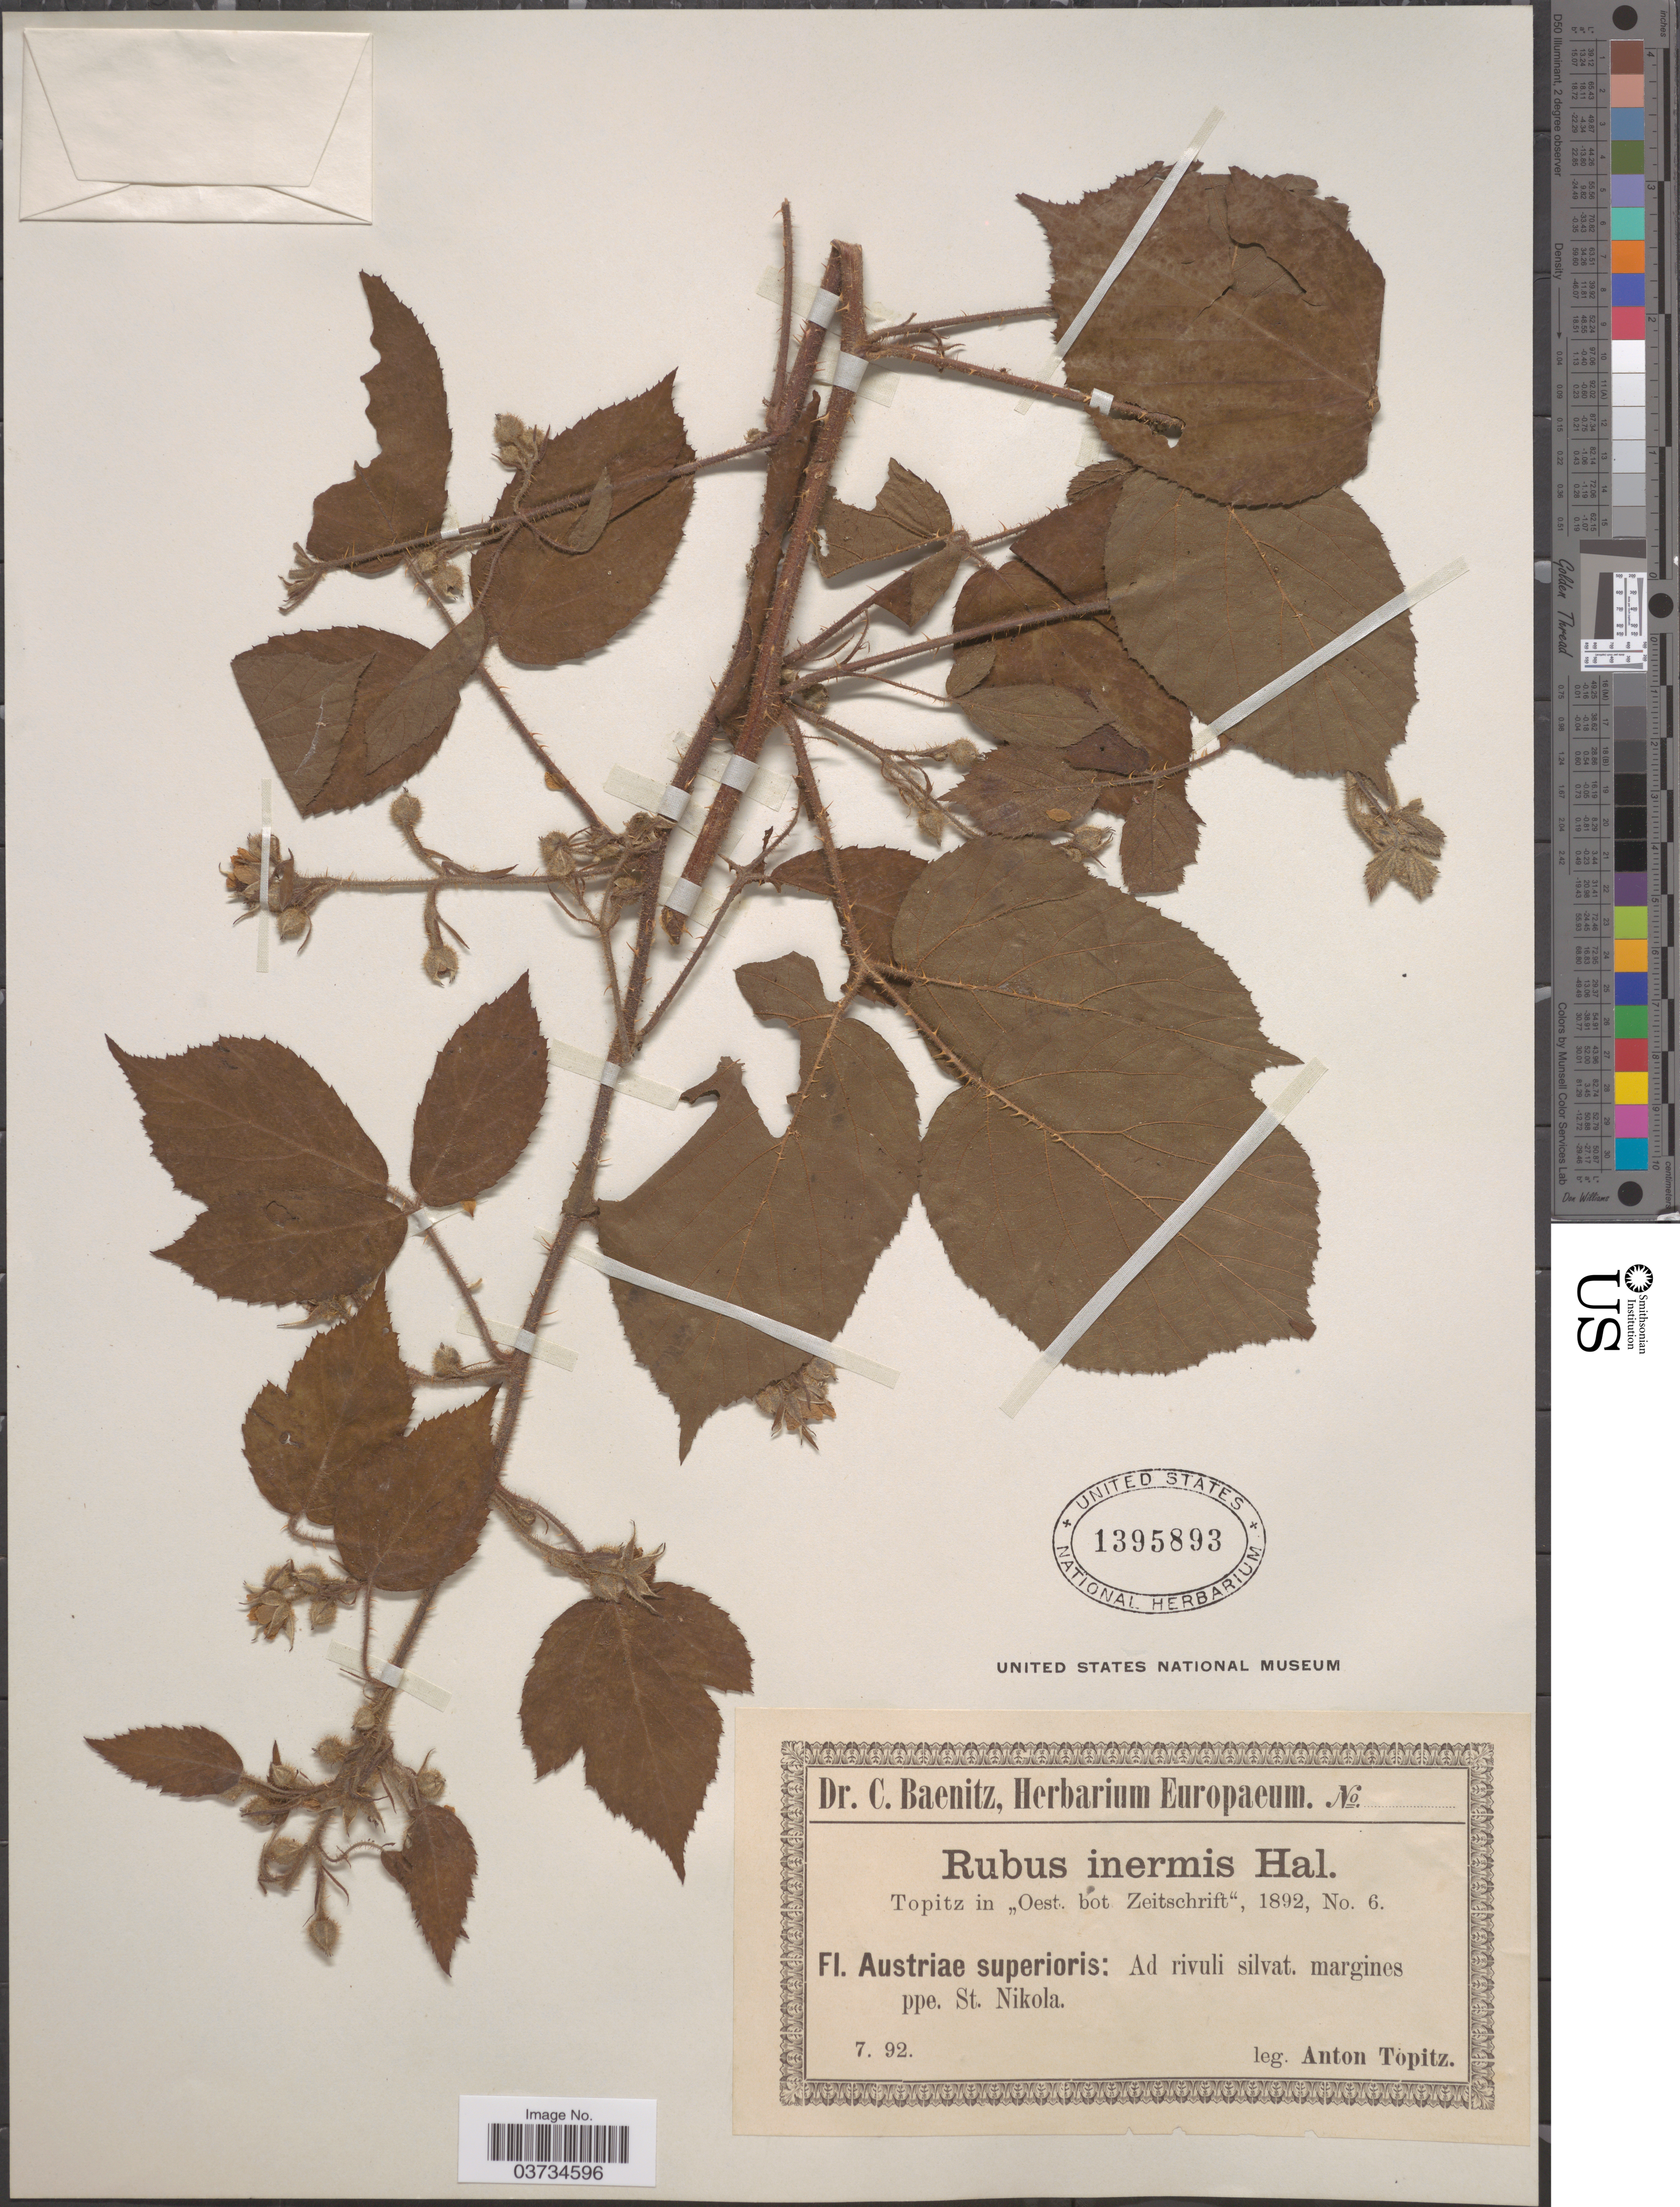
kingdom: Plantae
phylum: Tracheophyta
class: Magnoliopsida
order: Rosales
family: Rosaceae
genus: Rubus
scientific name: Rubus inermis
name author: Willd.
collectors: A. Topitz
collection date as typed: Transcribed d/m/y: /7/92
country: Austria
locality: Austriae superioris: Ad rivuli silvat. margines ppe. St. Nikola.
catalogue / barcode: US 1395893